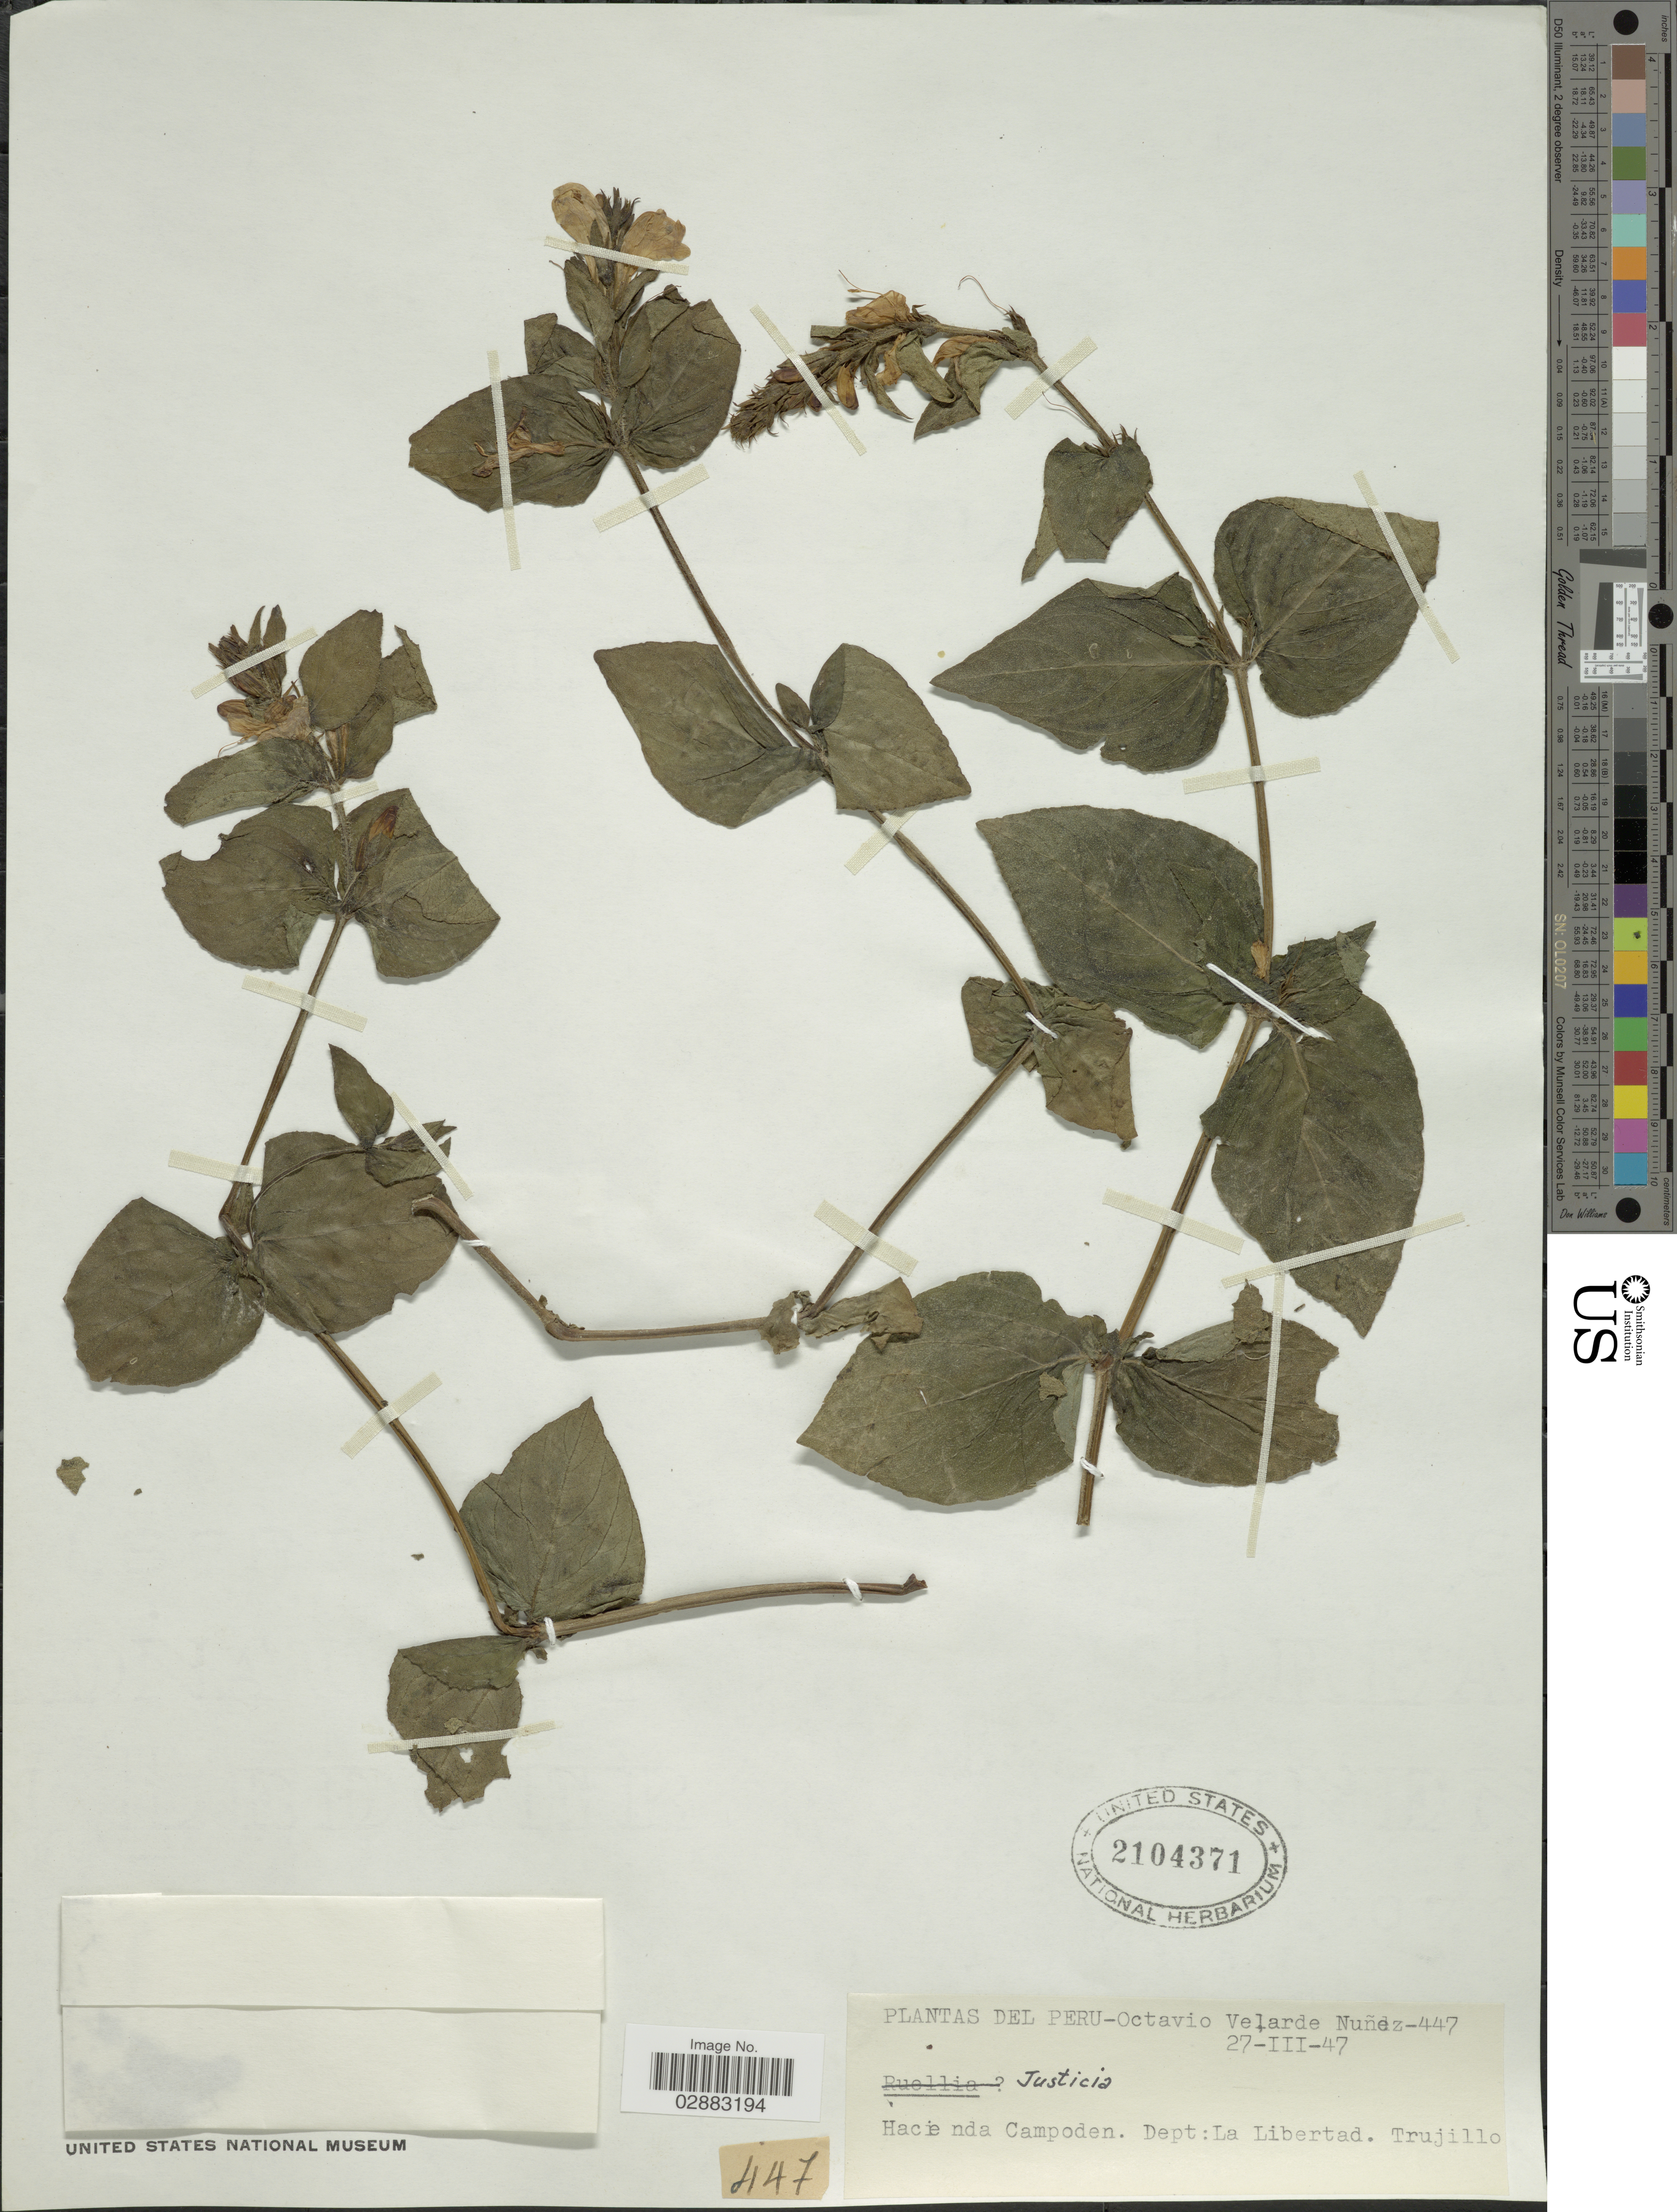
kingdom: Plantae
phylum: Tracheophyta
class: Magnoliopsida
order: Lamiales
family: Acanthaceae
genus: Justicia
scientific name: Justicia sessilifolia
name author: (Lindau) Wassh.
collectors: O. Velarde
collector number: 447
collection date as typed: Transcribed d/m/y: 27/3/47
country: Peru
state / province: La Libertad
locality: Hacienda Campoden. Dept: La Libertad. Trujillo.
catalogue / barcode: US 2104371